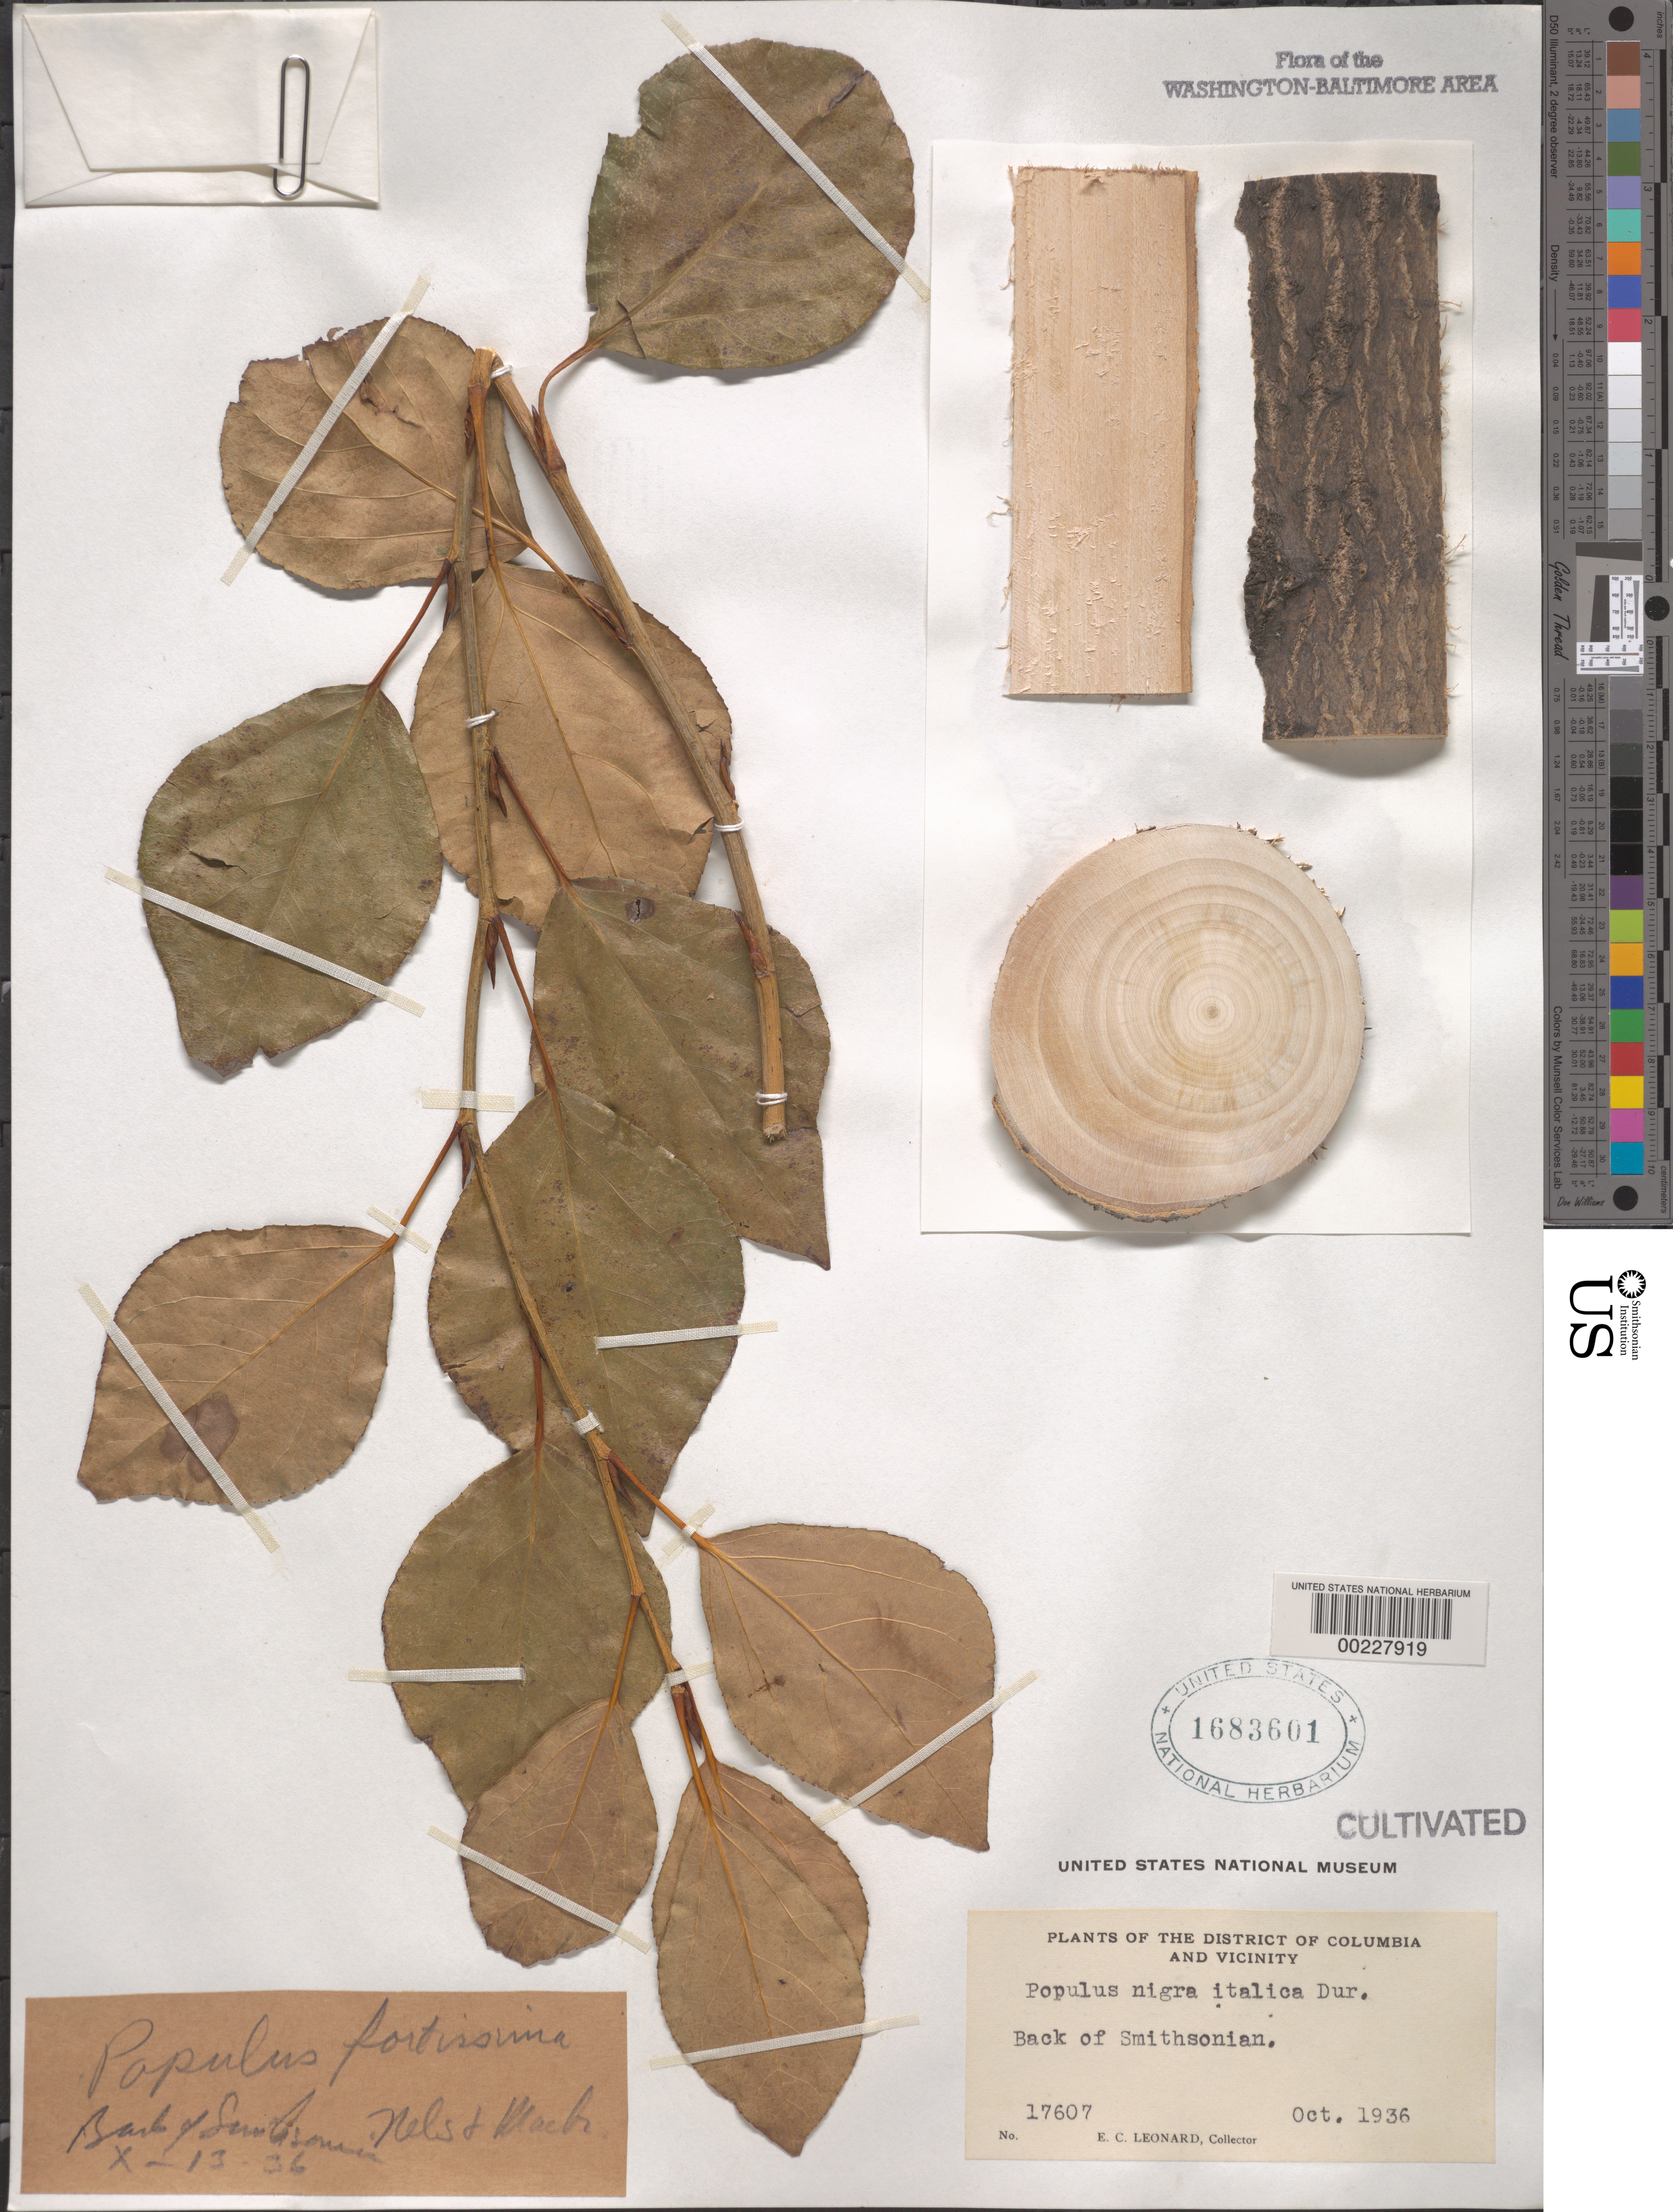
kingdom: Plantae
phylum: Tracheophyta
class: Magnoliopsida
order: Malpighiales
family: Salicaceae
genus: Populus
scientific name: Populus nigra var. italica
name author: Du Roi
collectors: E. C. Leonard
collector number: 17607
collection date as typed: Oct 1936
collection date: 1936-10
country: United States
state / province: District of Columbia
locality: Back of Smithsonian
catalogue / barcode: US 1683601